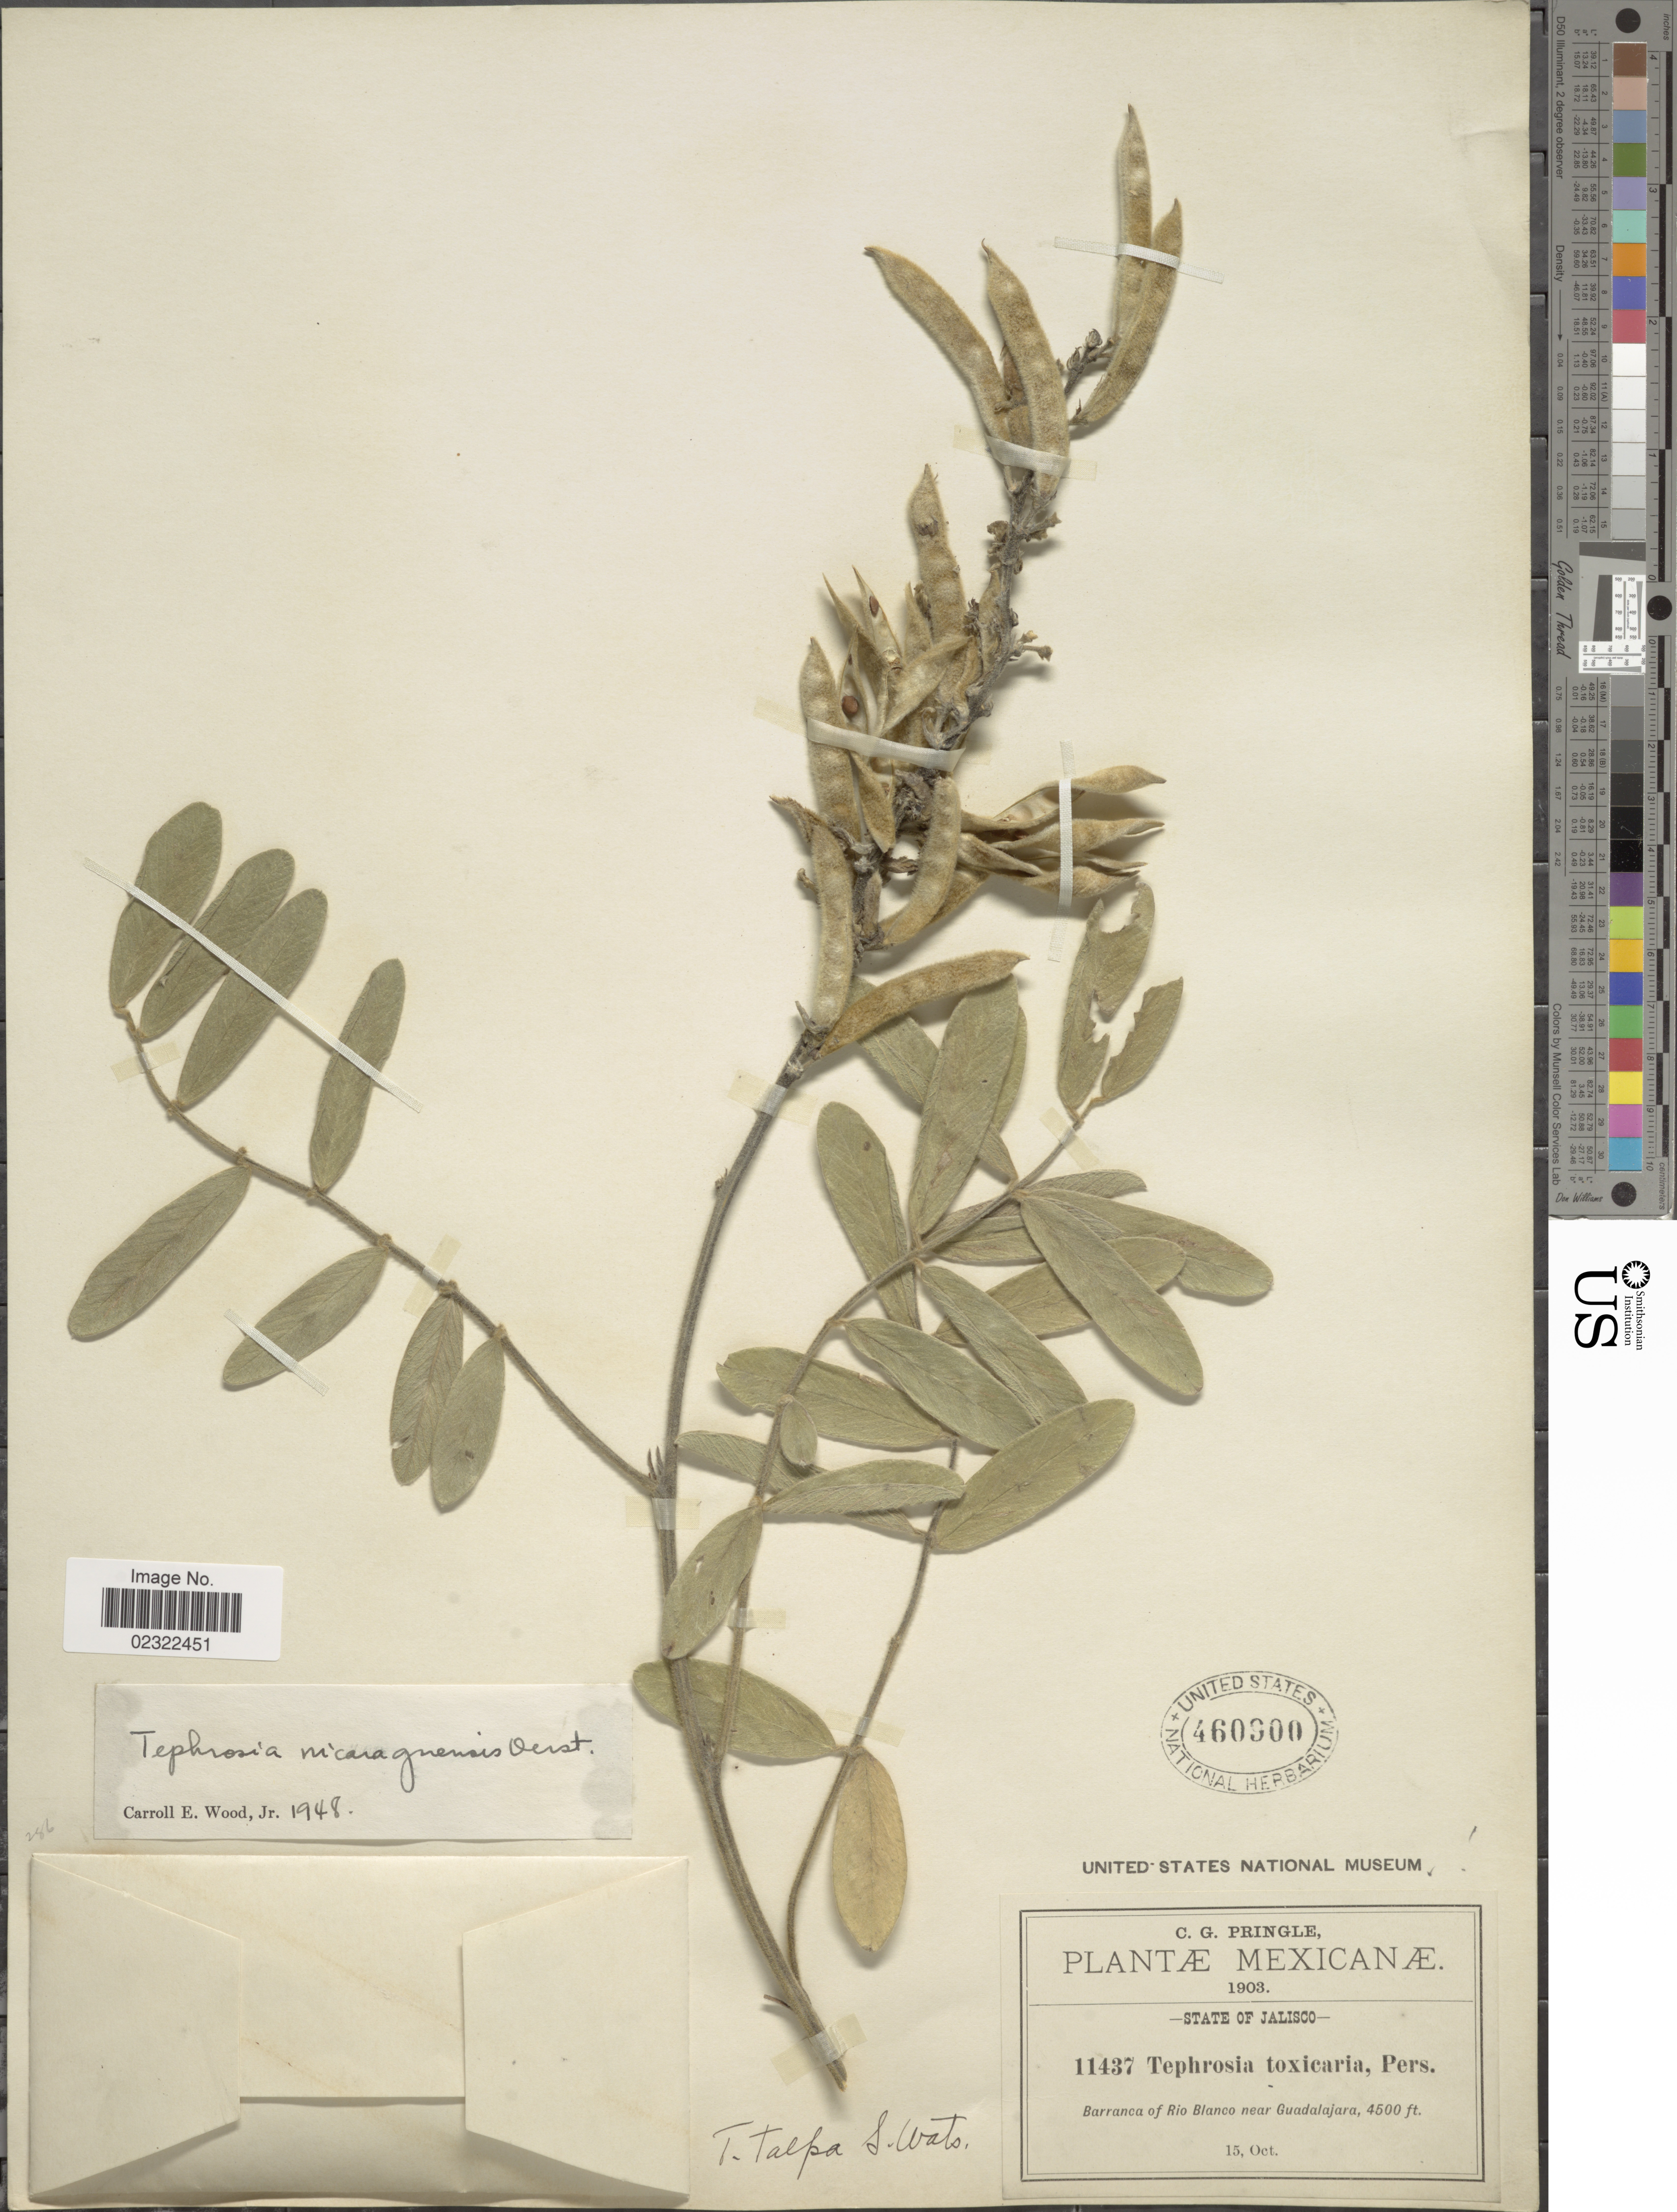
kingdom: Plantae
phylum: Tracheophyta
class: Magnoliopsida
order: Fabales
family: Fabaceae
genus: Tephrosia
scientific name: Tephrosia nicaraguensis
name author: Oerst.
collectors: C. G. Pringle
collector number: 11437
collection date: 1903-10-15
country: Mexico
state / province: Jalisco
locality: State of Jalisco, Barranca of Rio Blanco near Guadalajara.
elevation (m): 1372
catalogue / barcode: US 460900